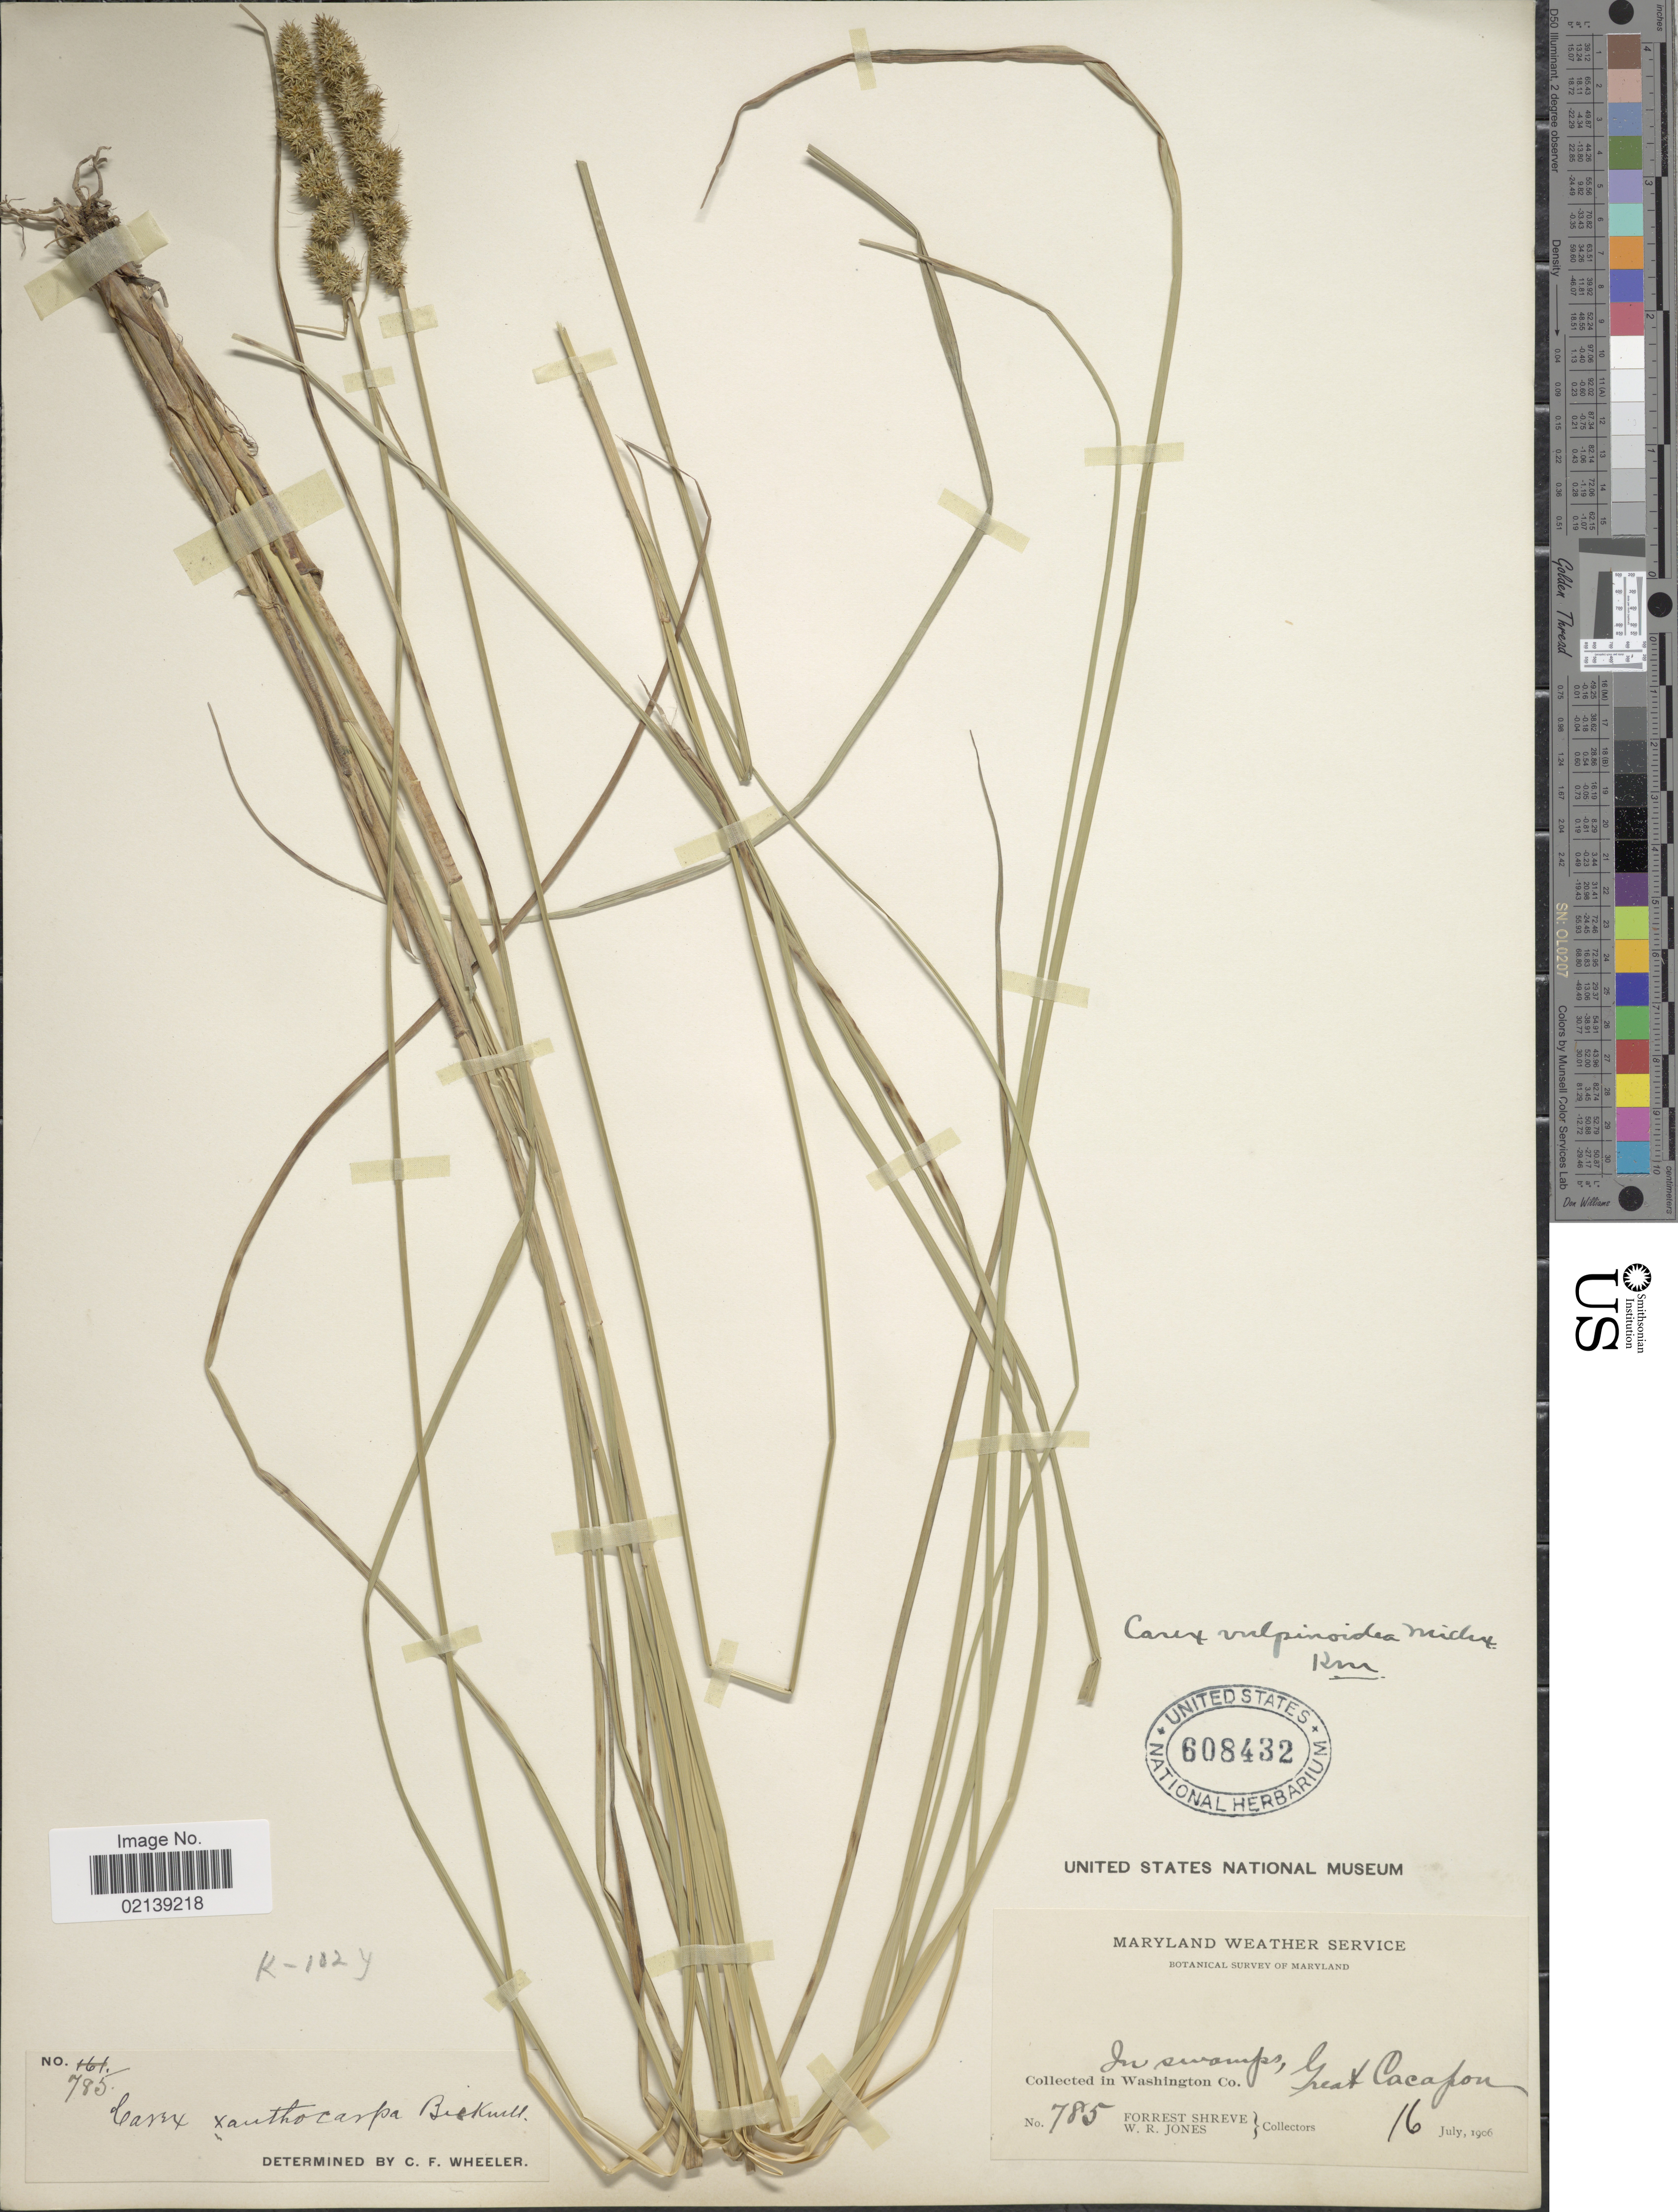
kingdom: Plantae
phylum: Tracheophyta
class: Liliopsida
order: Poales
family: Cyperaceae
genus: Carex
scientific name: Carex vulpinoidea Michx.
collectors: F. Shreve & W. R. Jones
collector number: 785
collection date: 1906-07-16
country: United States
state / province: Maryland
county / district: Washington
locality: Weather Serive, in swamps, in Washington Co., Great Cacapon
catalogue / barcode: US 608432